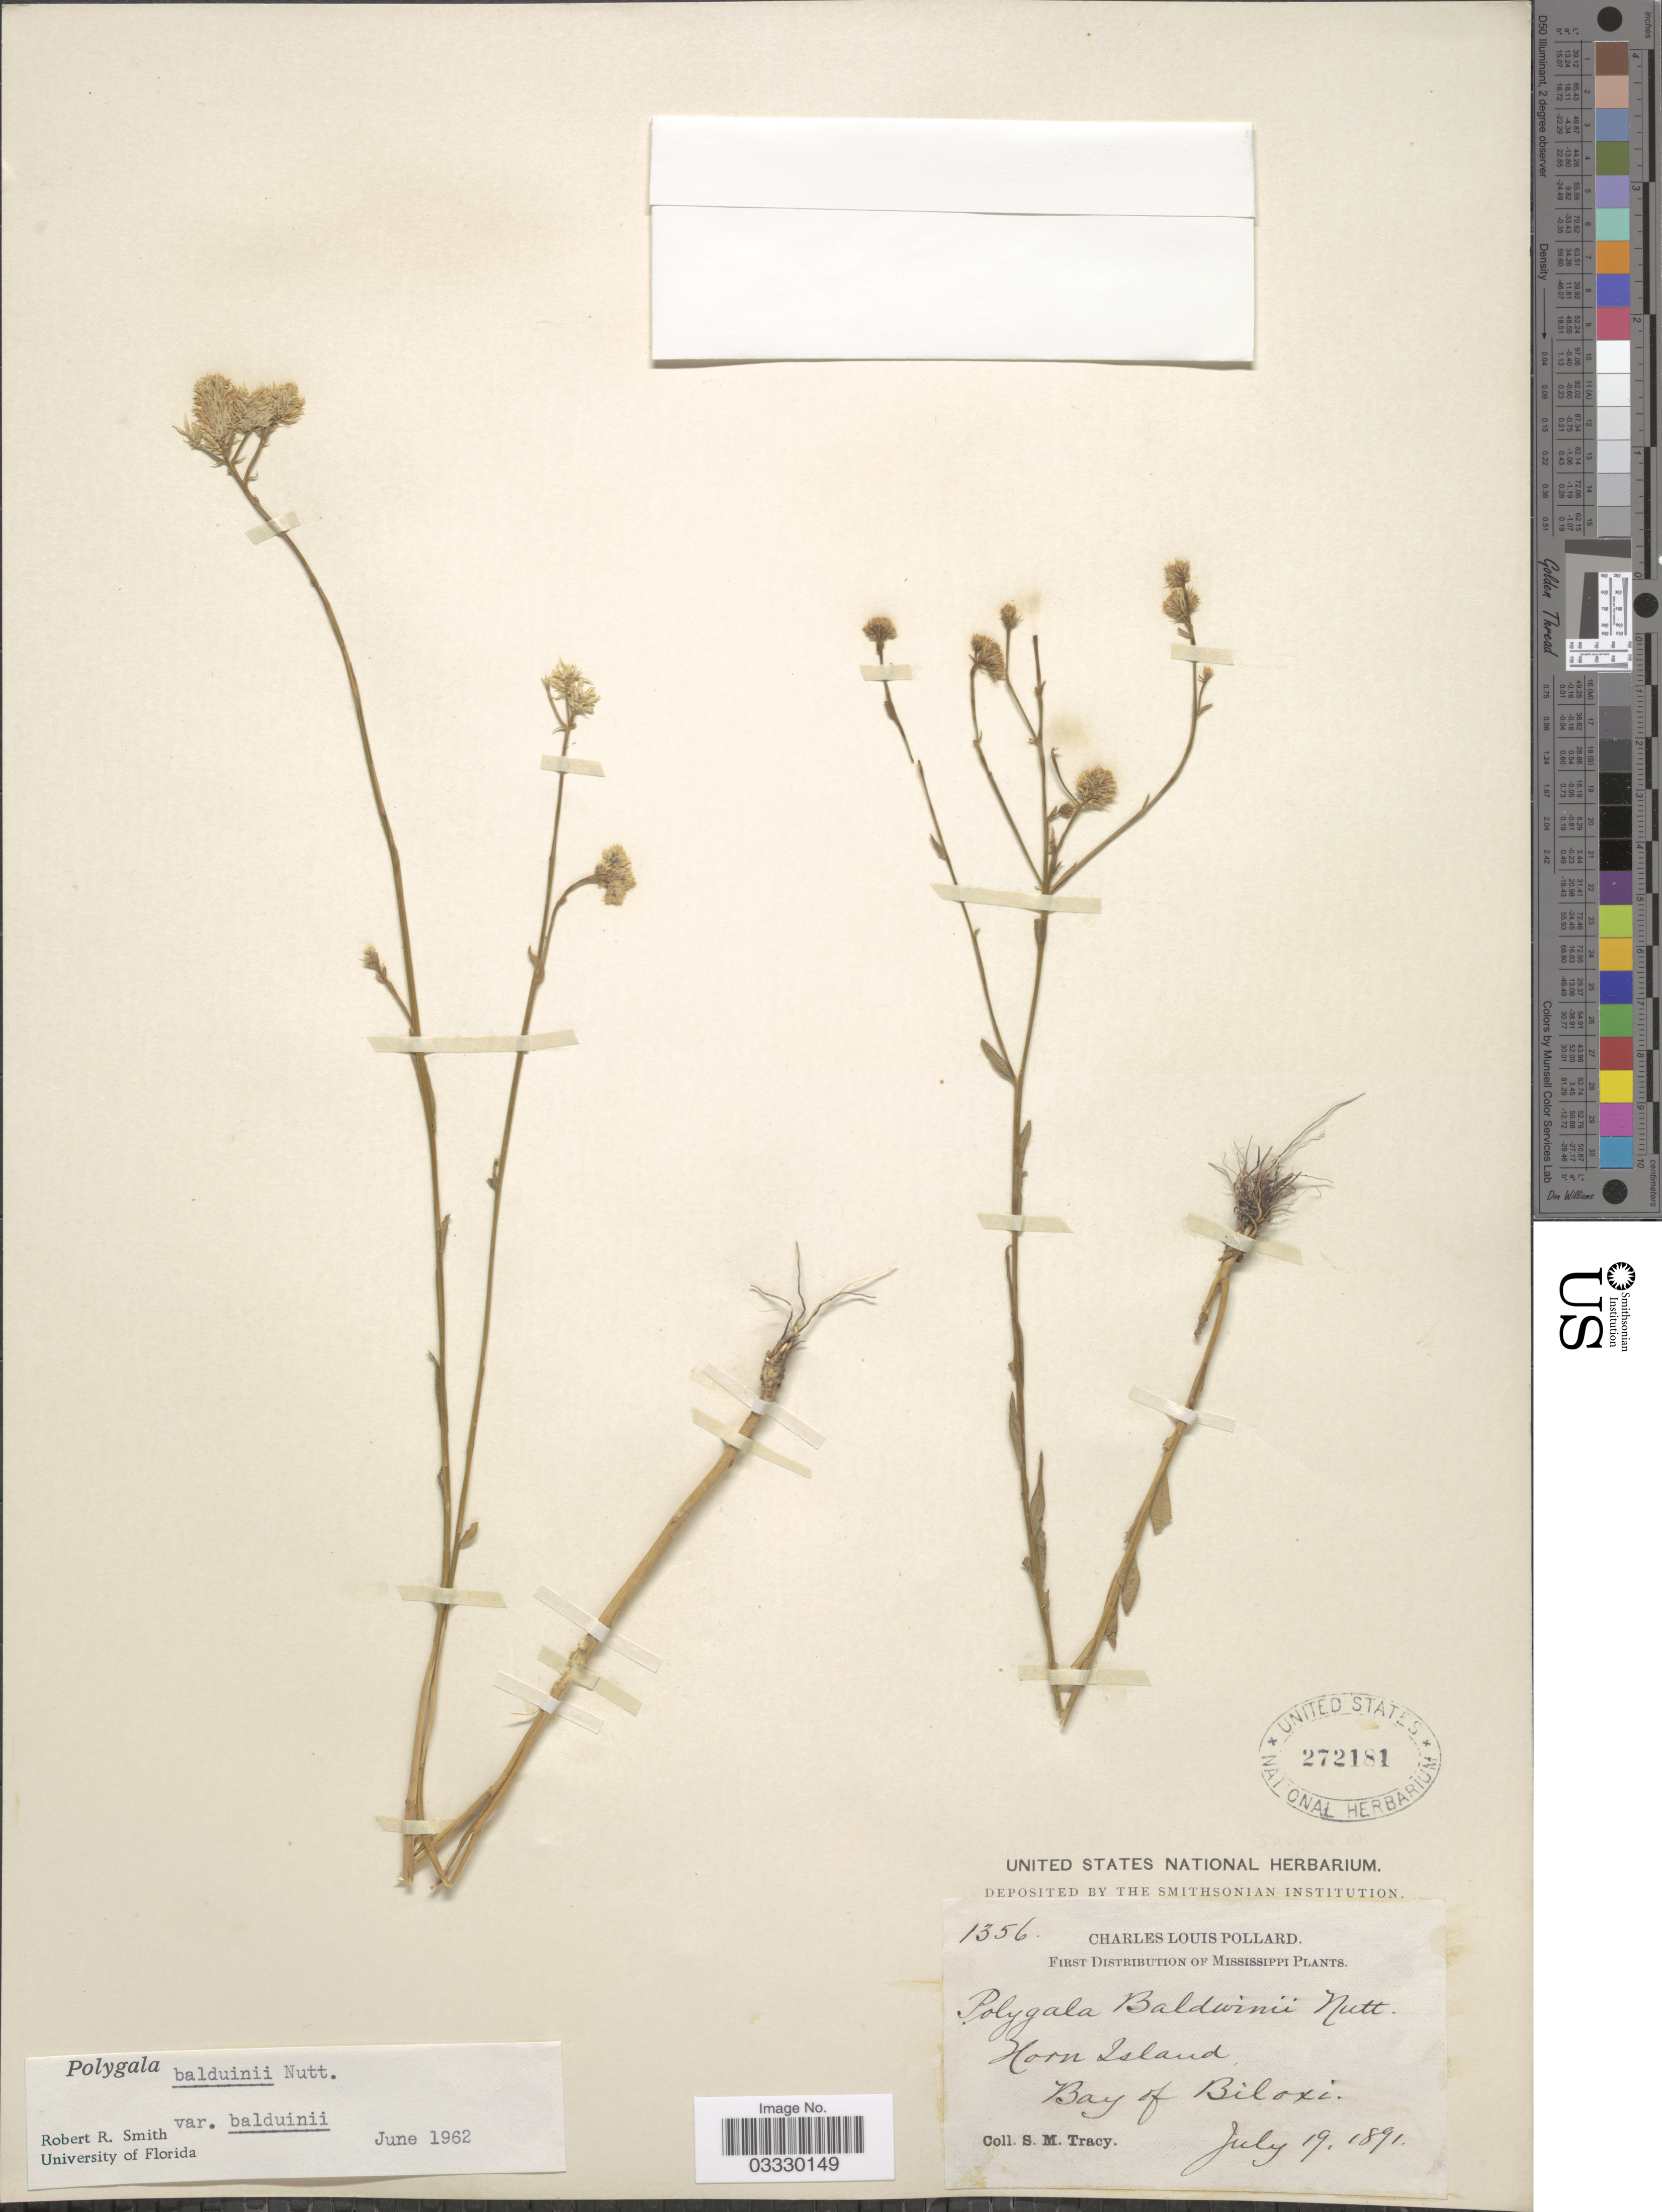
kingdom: Plantae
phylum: Tracheophyta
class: Magnoliopsida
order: Fabales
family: Polygalaceae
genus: Polygala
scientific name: Polygala balduinii var. balduinii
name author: Nutt.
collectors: S. M. Tracy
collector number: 1356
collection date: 1891-07-19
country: United States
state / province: Mississippi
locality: Horn Island. Bay of Biloxi.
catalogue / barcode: US 272181